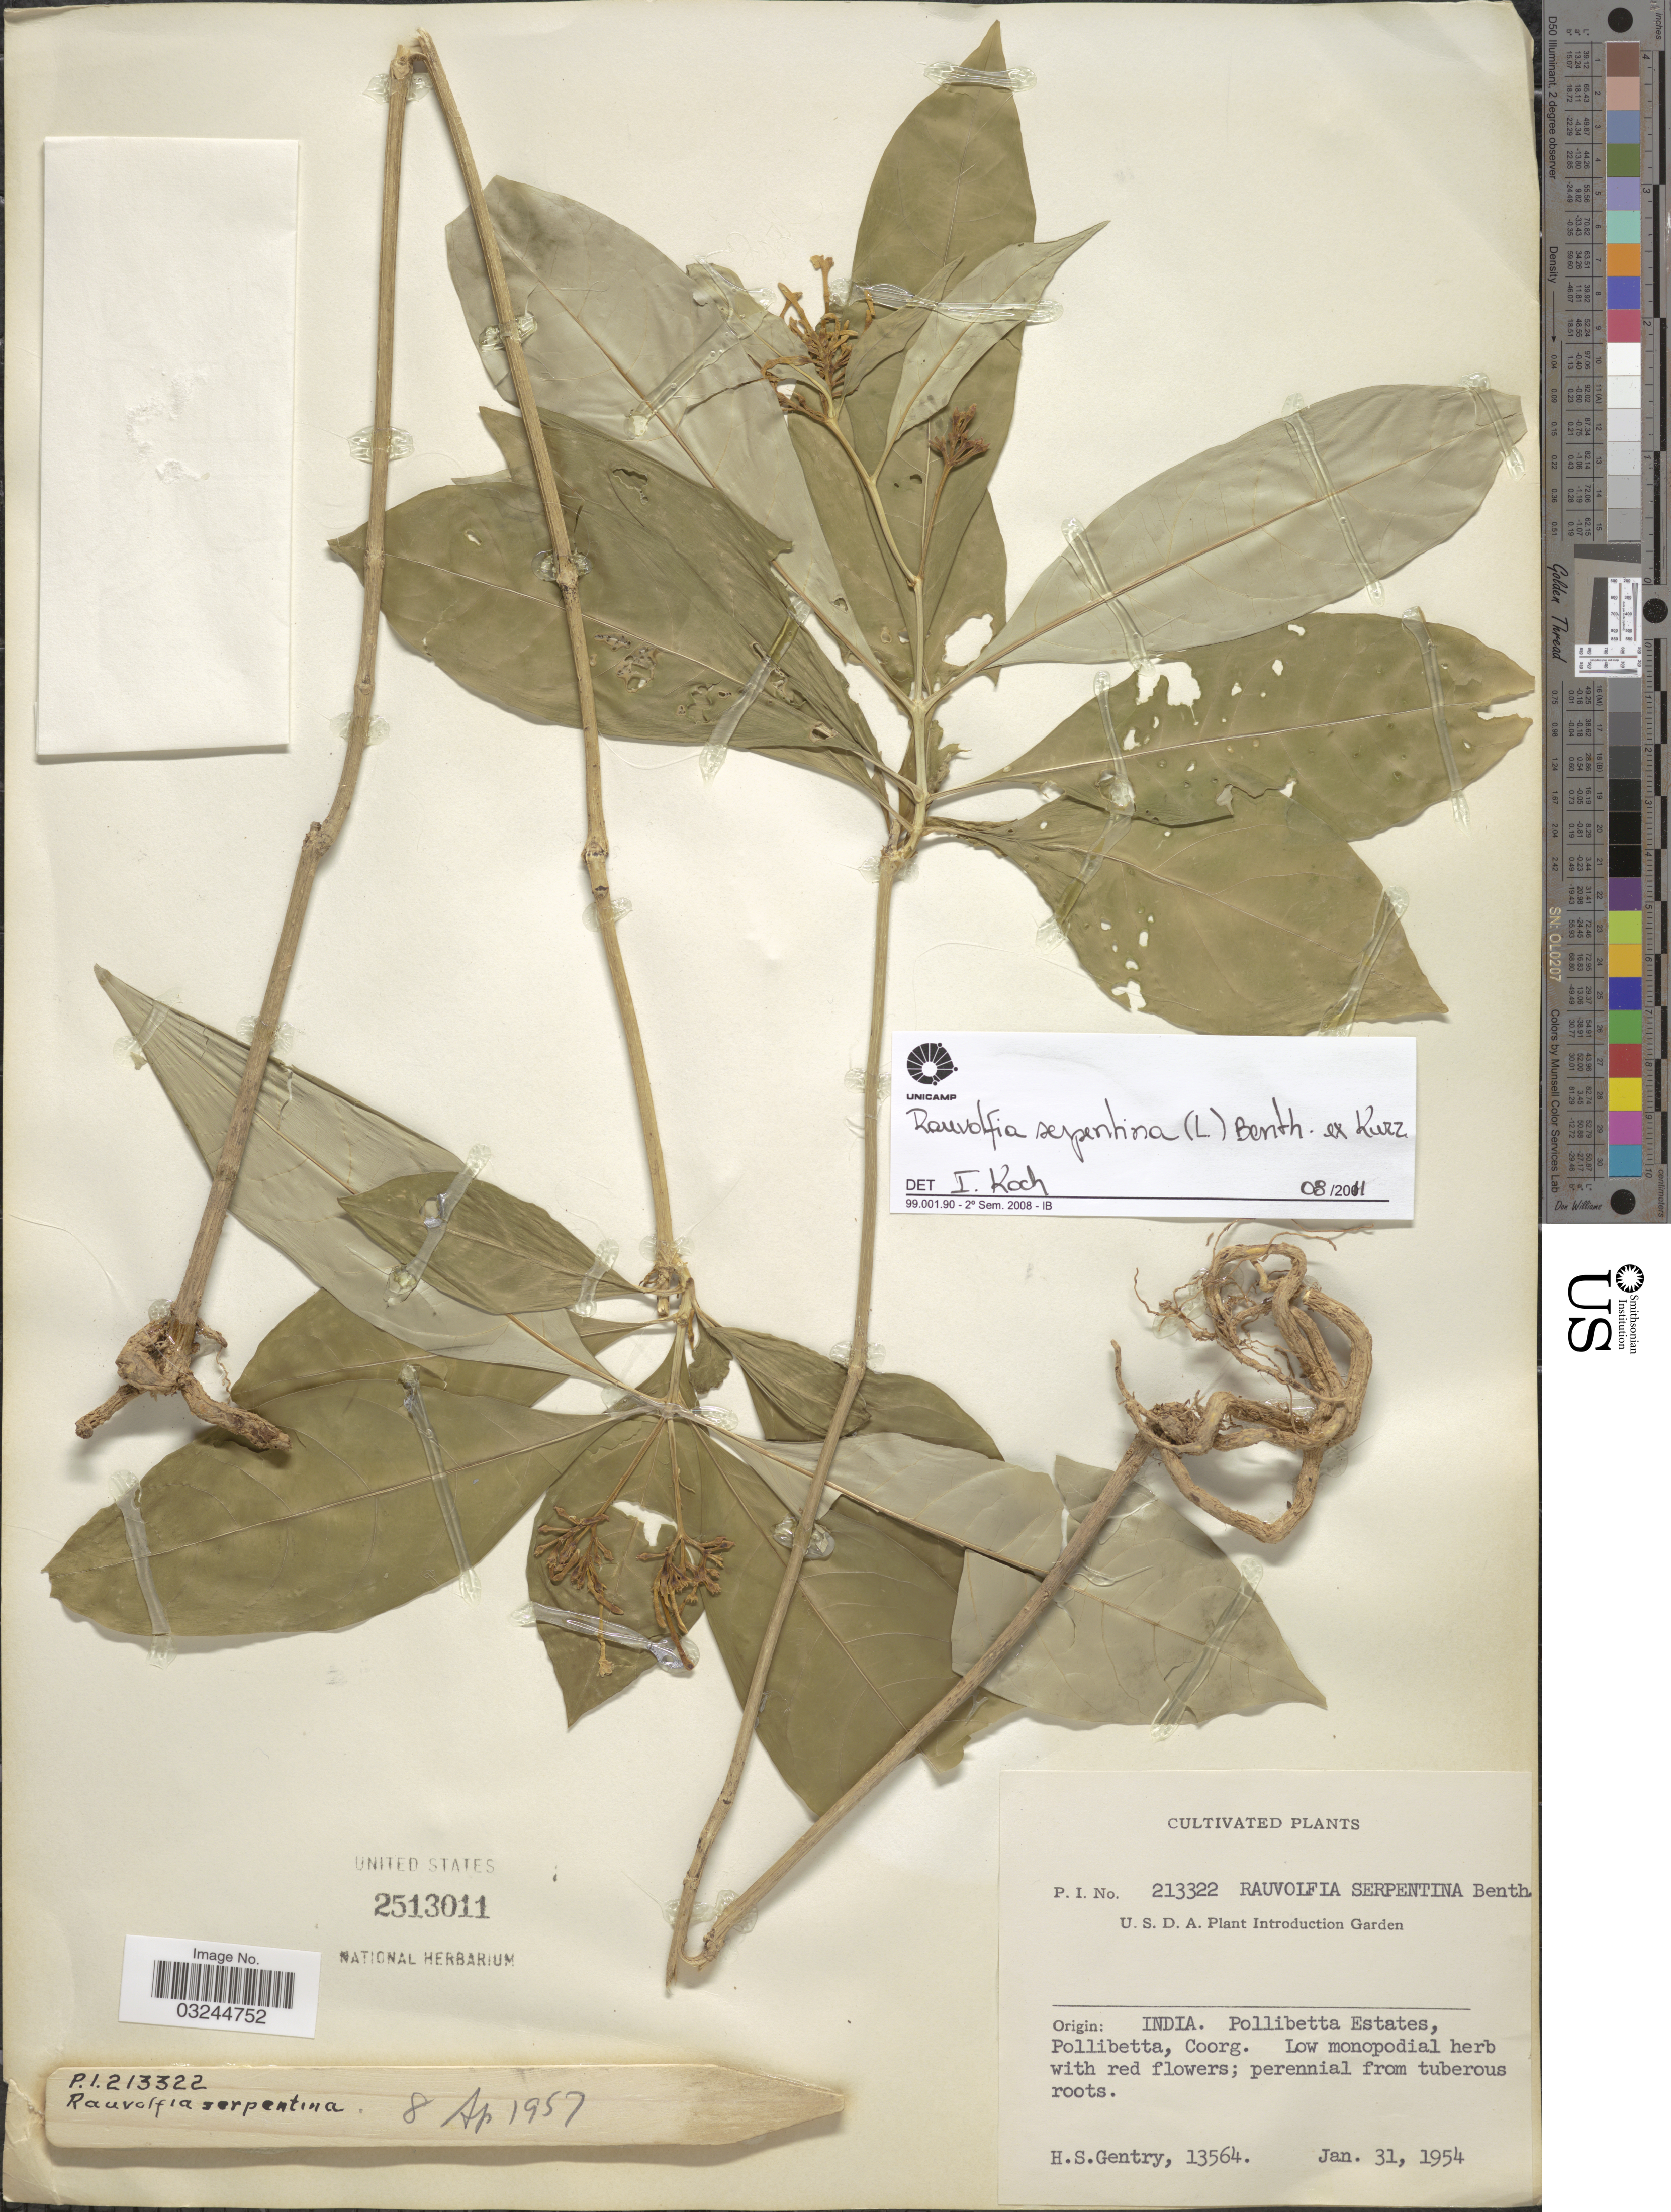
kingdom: Plantae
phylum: Tracheophyta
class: Magnoliopsida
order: Gentianales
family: Apocynaceae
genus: Rauvolfia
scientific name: Rauvolfia serpentina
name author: Benth. ex Kurz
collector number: P.I. 213322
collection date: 1957-04-08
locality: U.S.D.A. Plant Introduction Garden.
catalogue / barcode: US 2513011